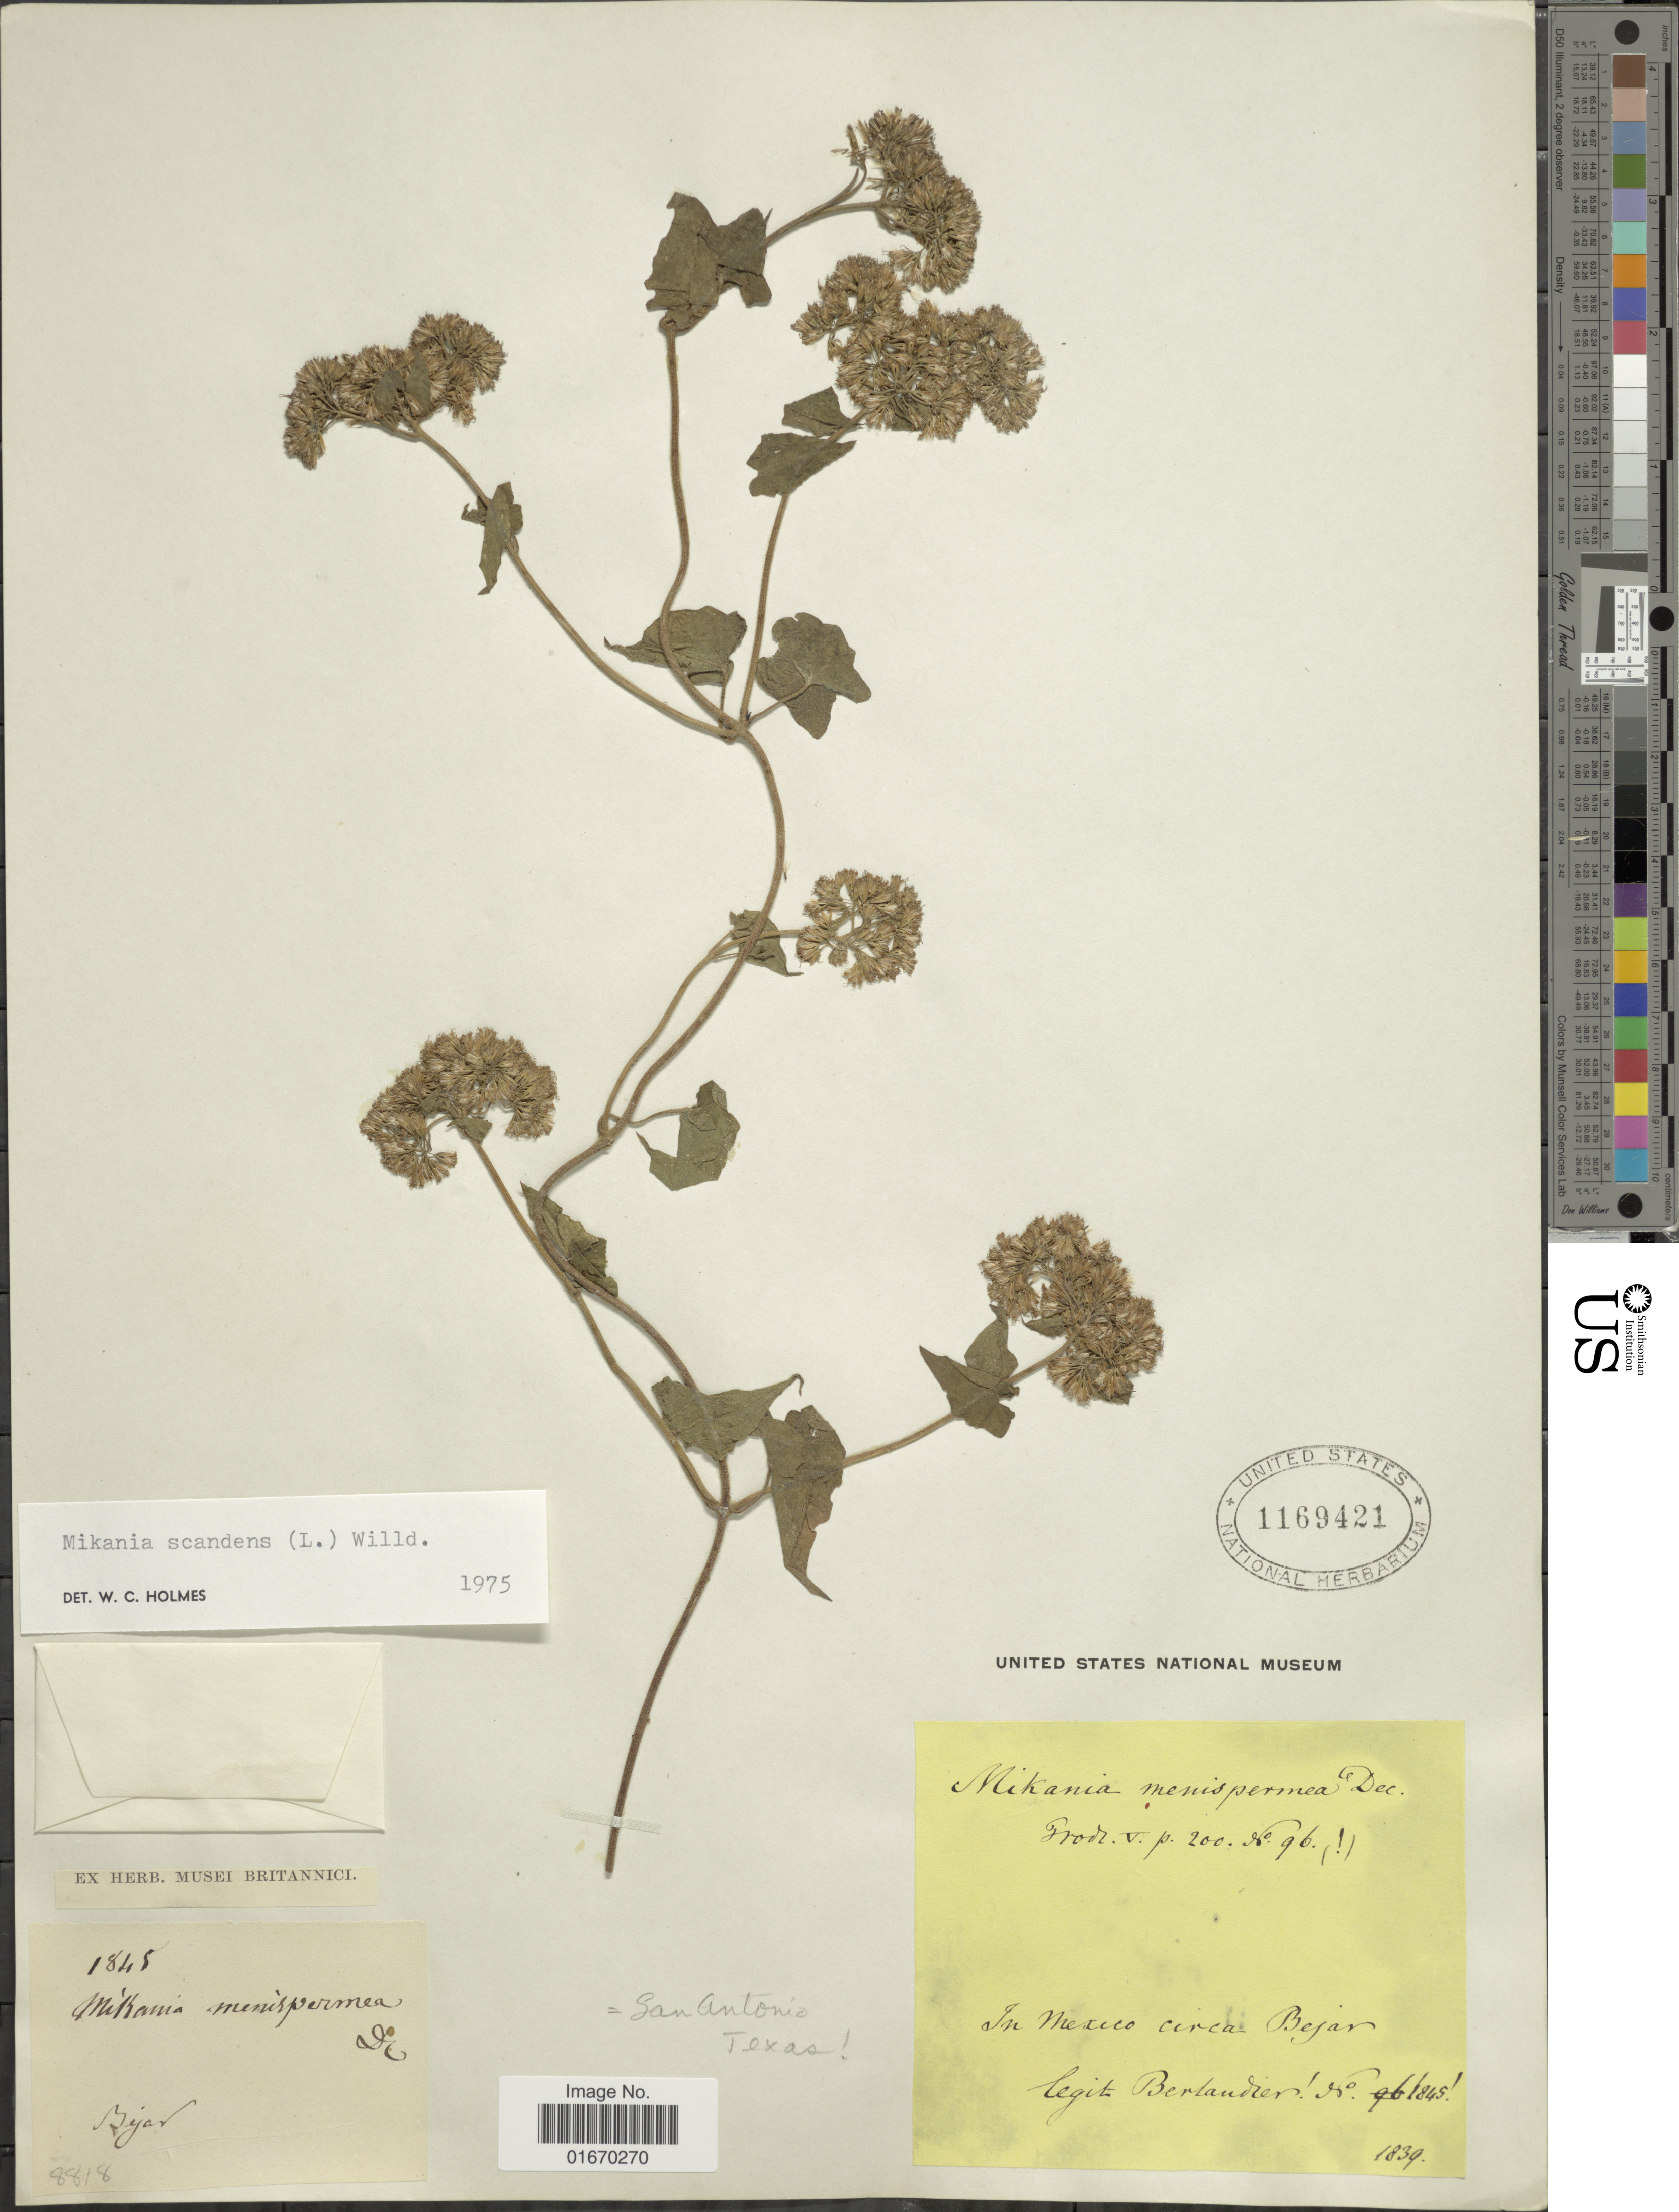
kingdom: Plantae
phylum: Tracheophyta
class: Magnoliopsida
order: Asterales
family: Asteraceae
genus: Mikania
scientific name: Mikania scandens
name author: (L.) Willd.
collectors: J. L. Berlandier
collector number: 1845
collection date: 1839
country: Mexico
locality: In Mexico cerca Bejar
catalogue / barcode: US 1169421